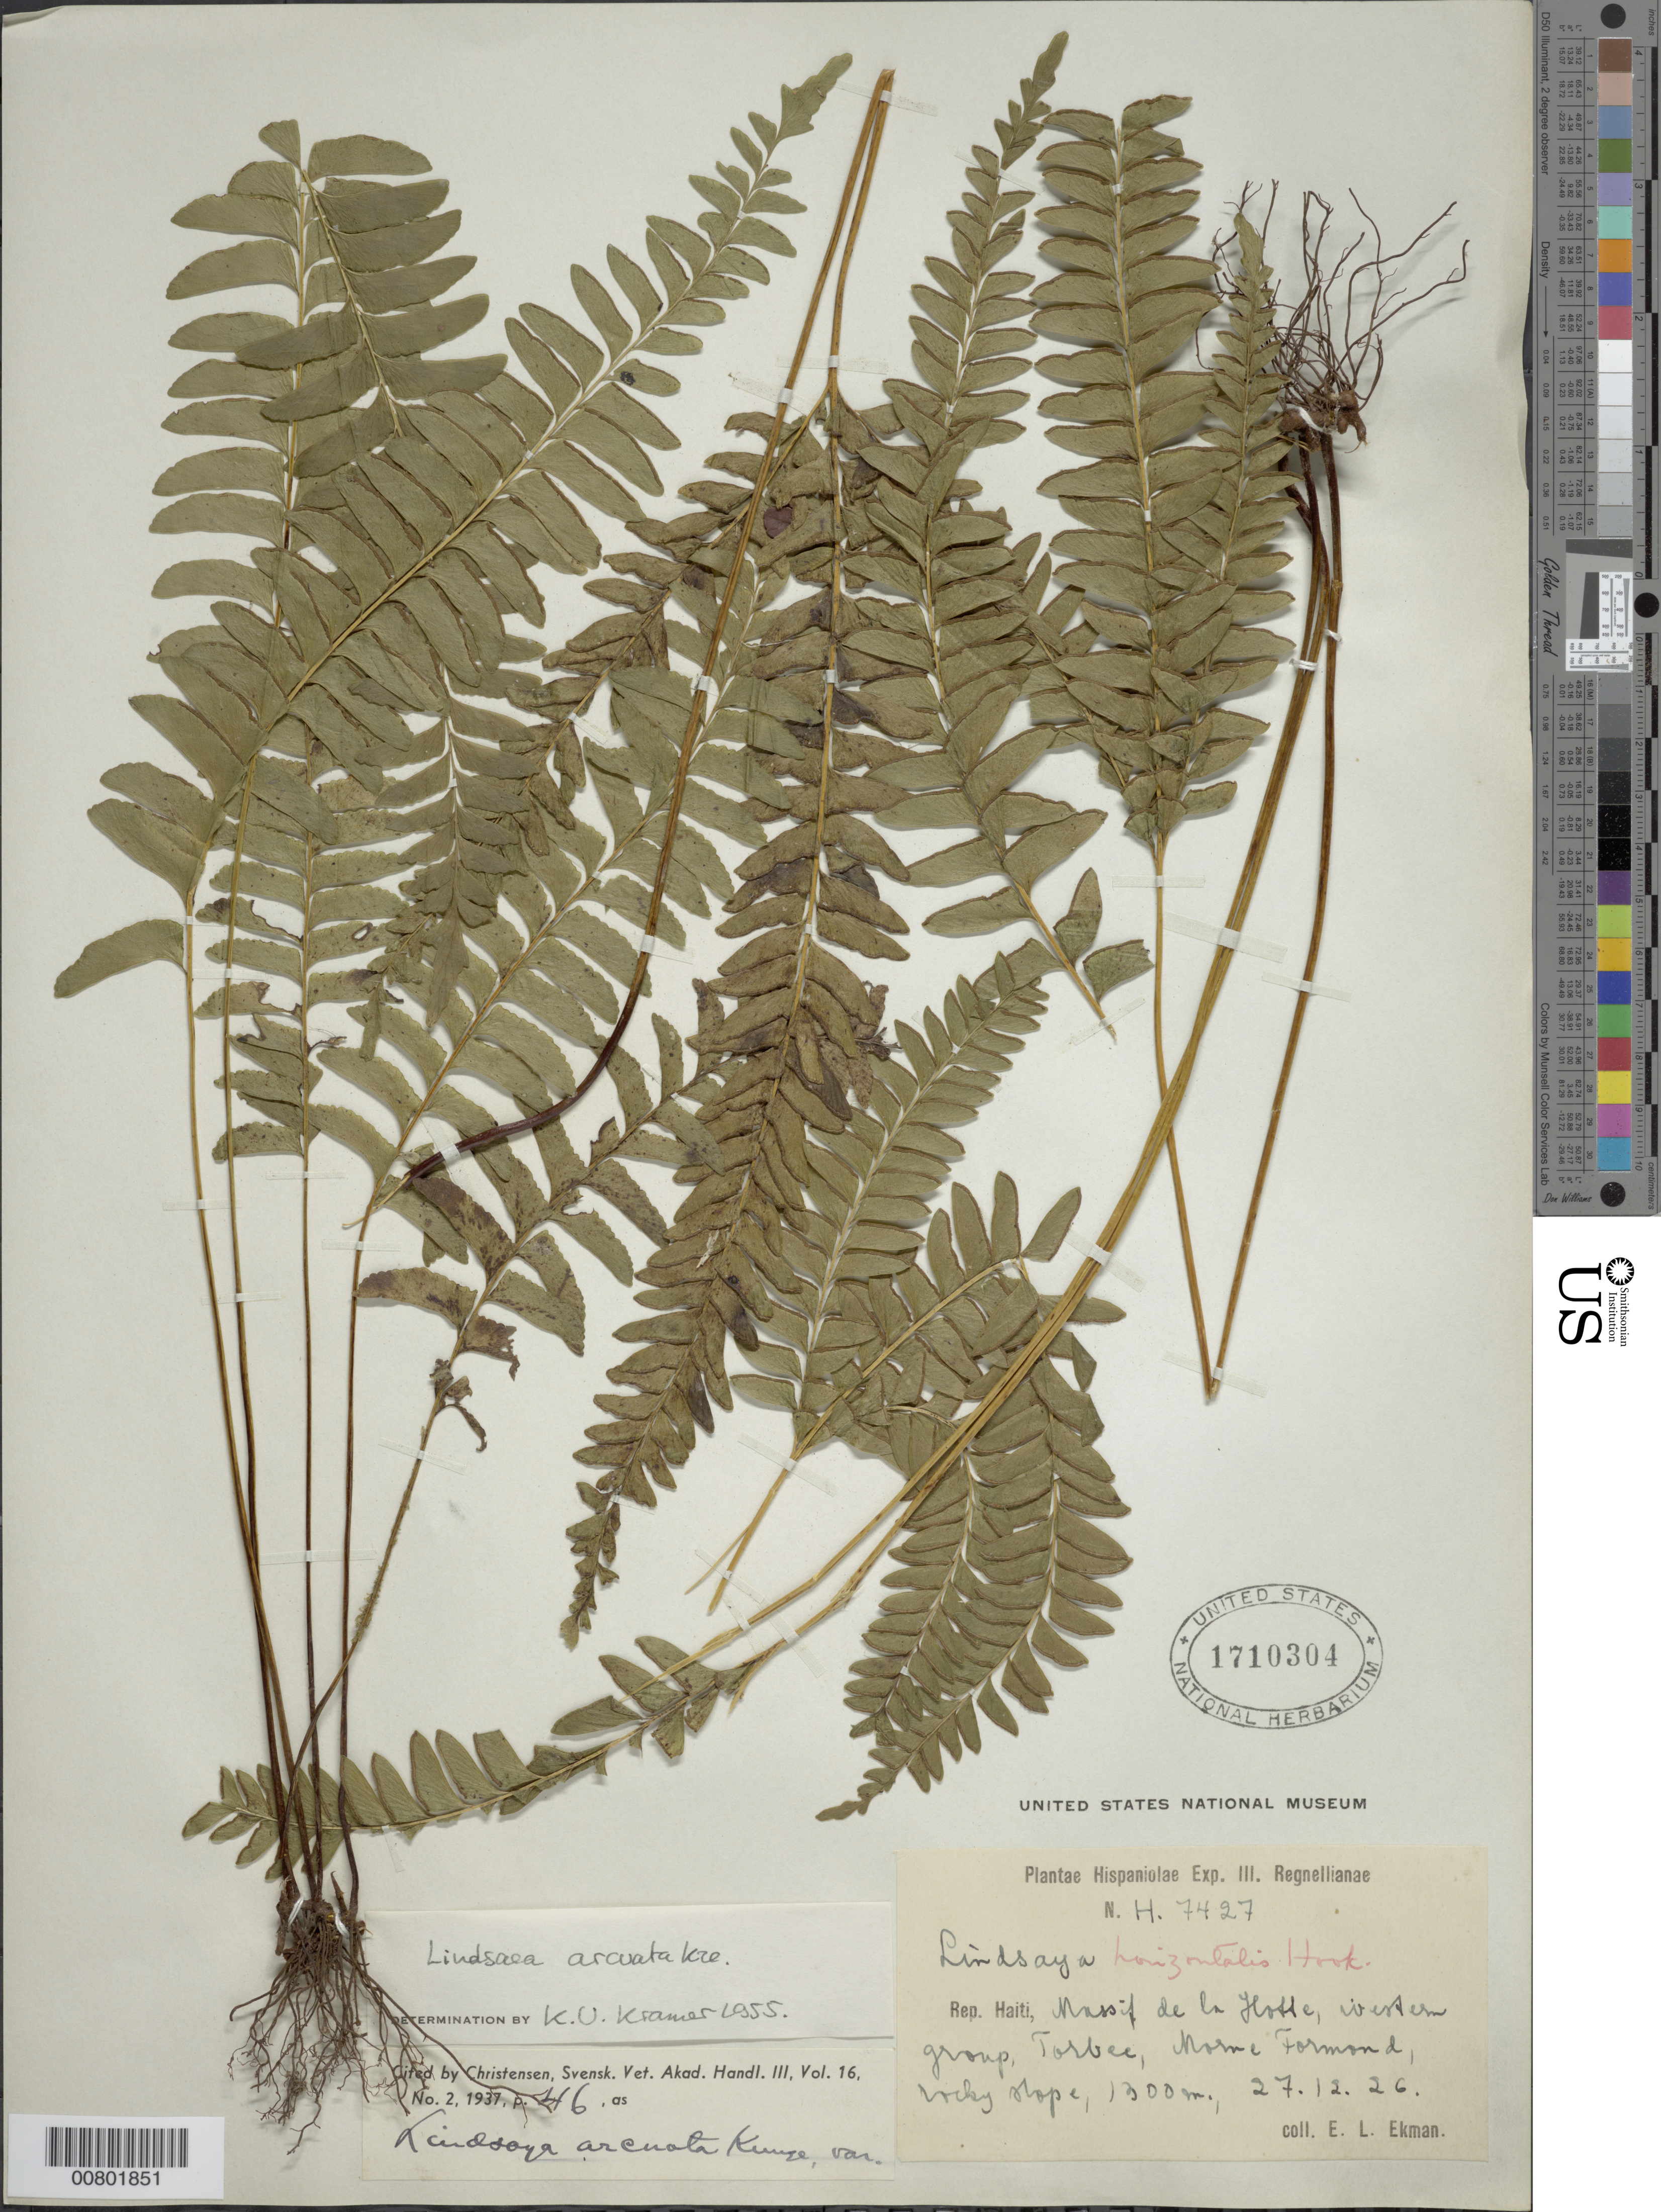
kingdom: Plantae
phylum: Tracheophyta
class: Polypodiopsida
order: Polypodiales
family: Lindsaeaceae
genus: Lindsaea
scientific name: Lindsaea arcuata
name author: Kunze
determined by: Kramer, K. U.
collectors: E. L. Ekman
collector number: H 7427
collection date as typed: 27 Dec 1926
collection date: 1926-12-27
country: Haiti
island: Hispaniola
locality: Massif de la Hotte, western group, Torbec, Morne Formand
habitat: Rocky slope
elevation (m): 1300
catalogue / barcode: US 1710304